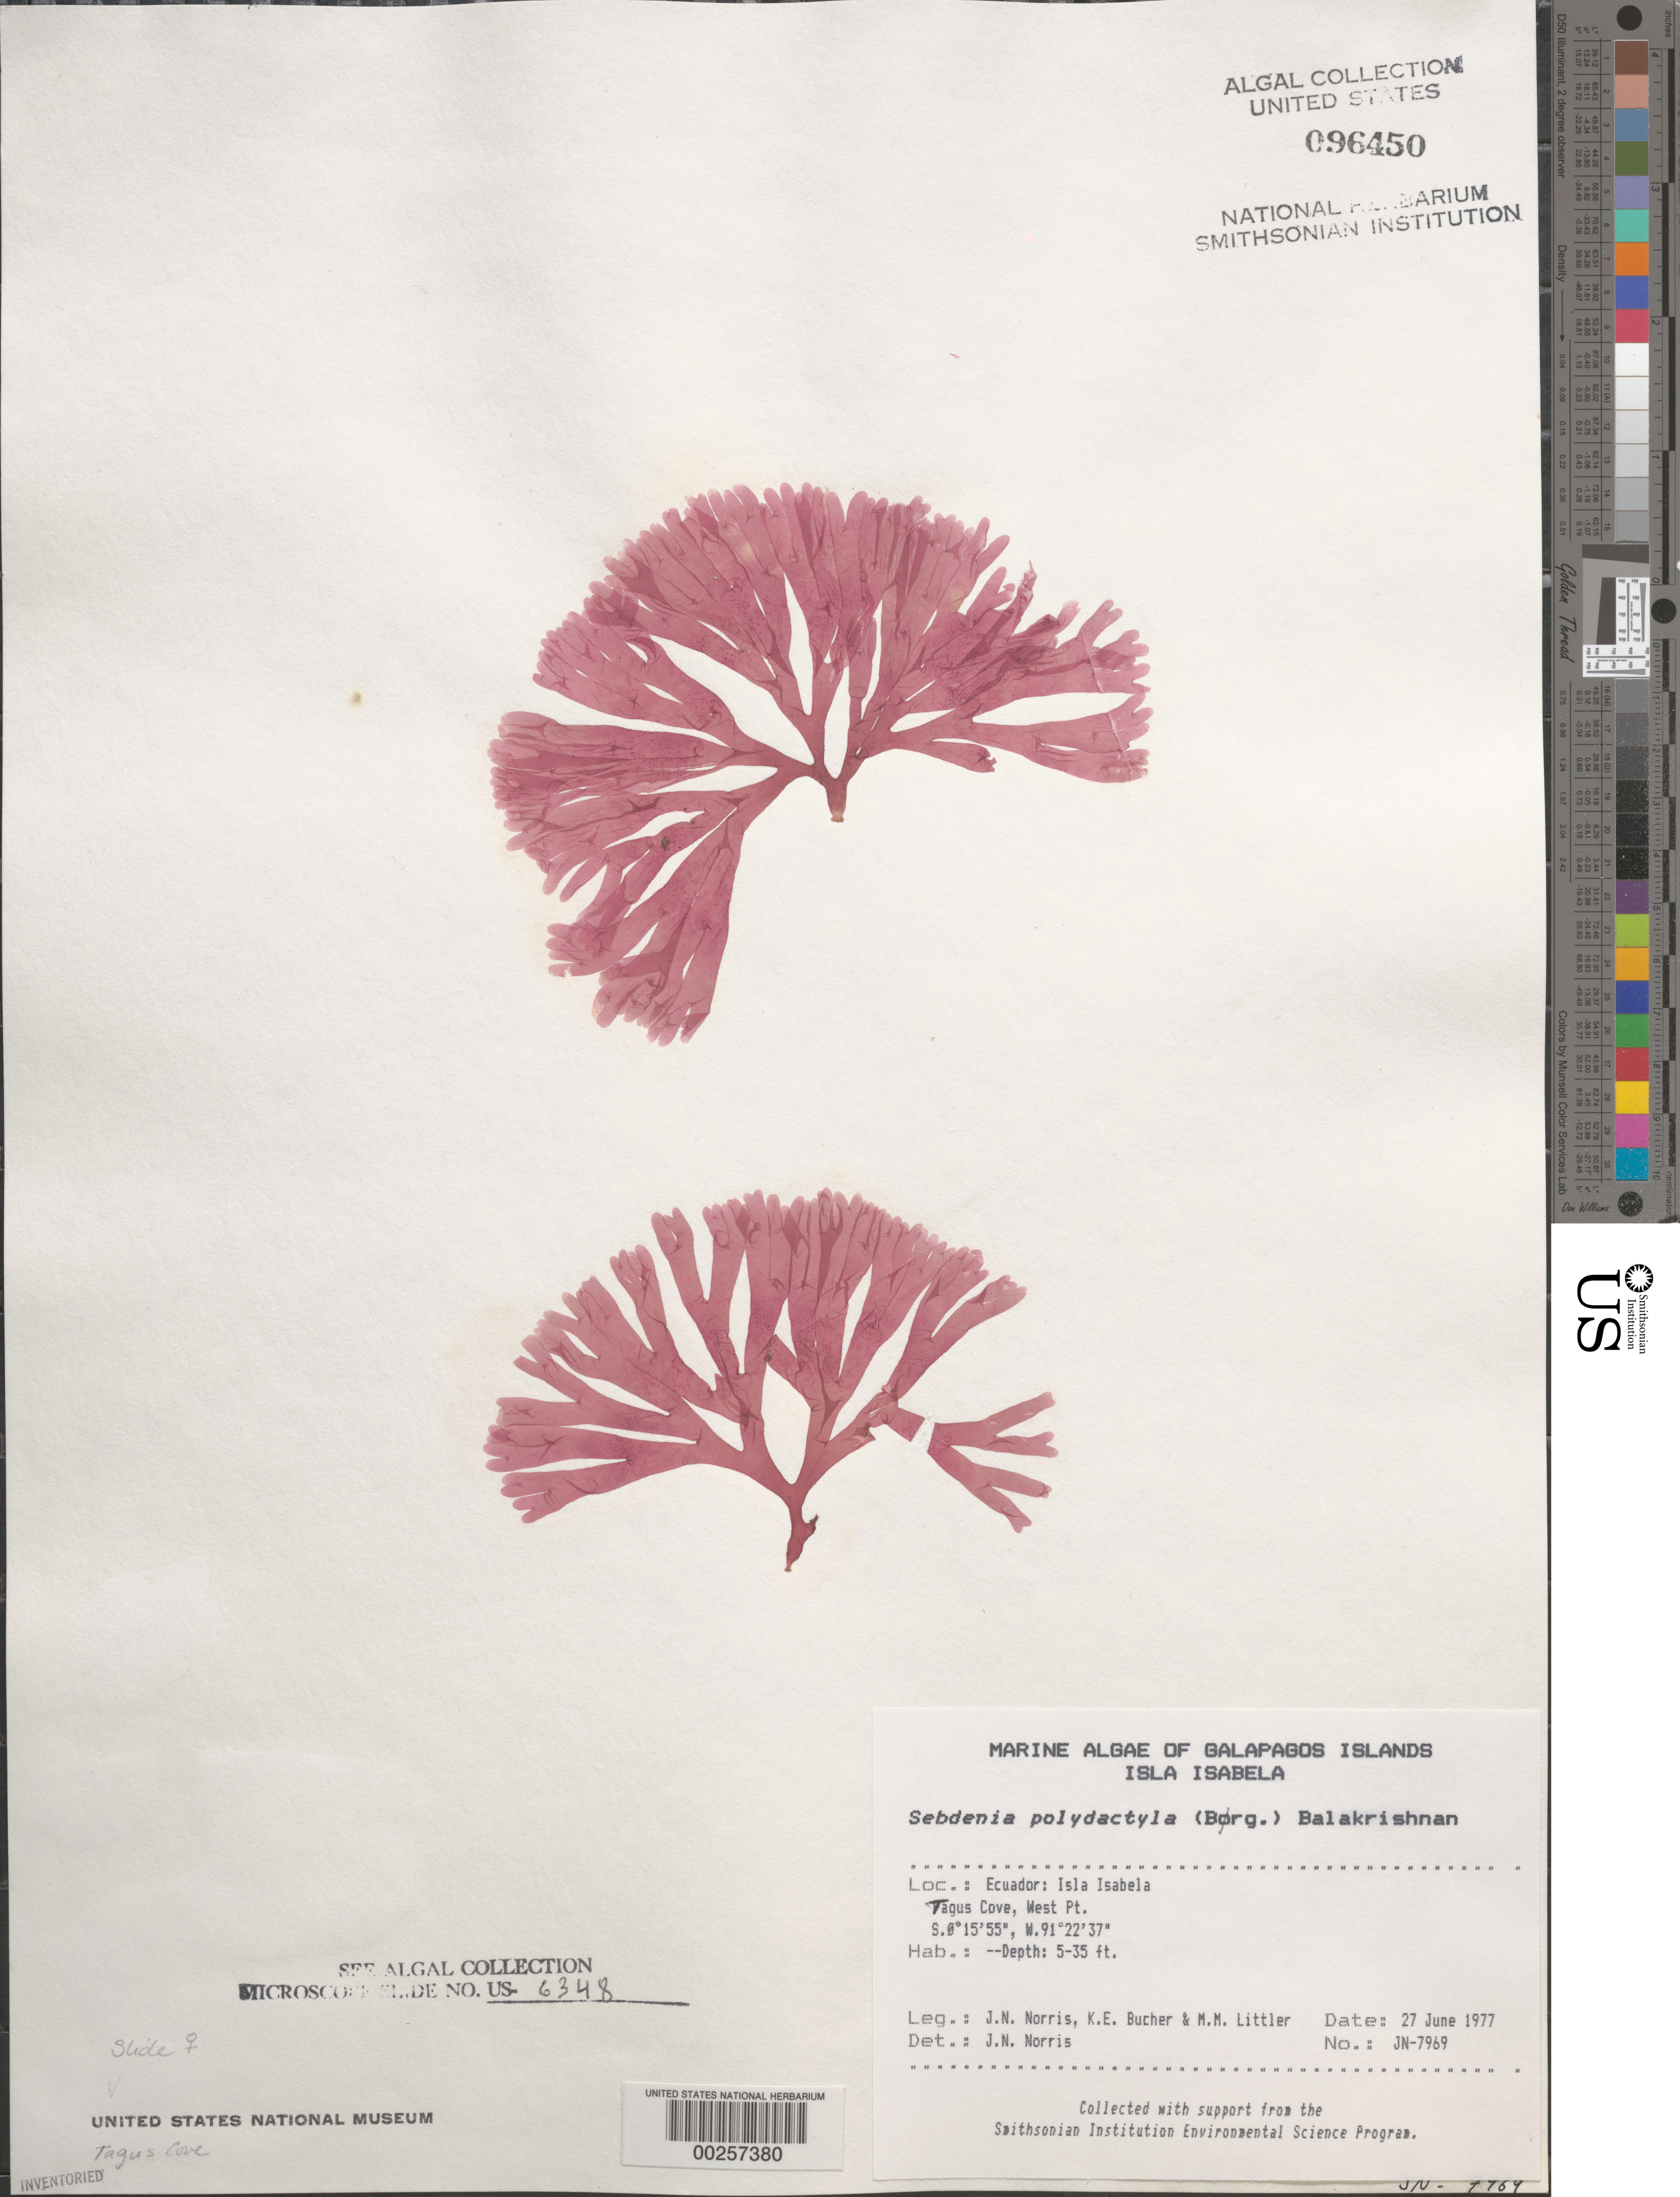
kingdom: Plantae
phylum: Rhodophyta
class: Florideophyceae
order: Sebdeniales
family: Sebdeniaceae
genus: Sebdenia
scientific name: Sebdenia polydactyla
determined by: Norris, James N.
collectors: J. N. Norris, K. E. Bucher & M. M. Littler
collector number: JN-7969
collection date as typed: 27 Jun 1977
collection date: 1977-06-27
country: Ecuador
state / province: Colón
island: Isabela [Albemarle]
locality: Tagus Cove, West Point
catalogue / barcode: US 96450